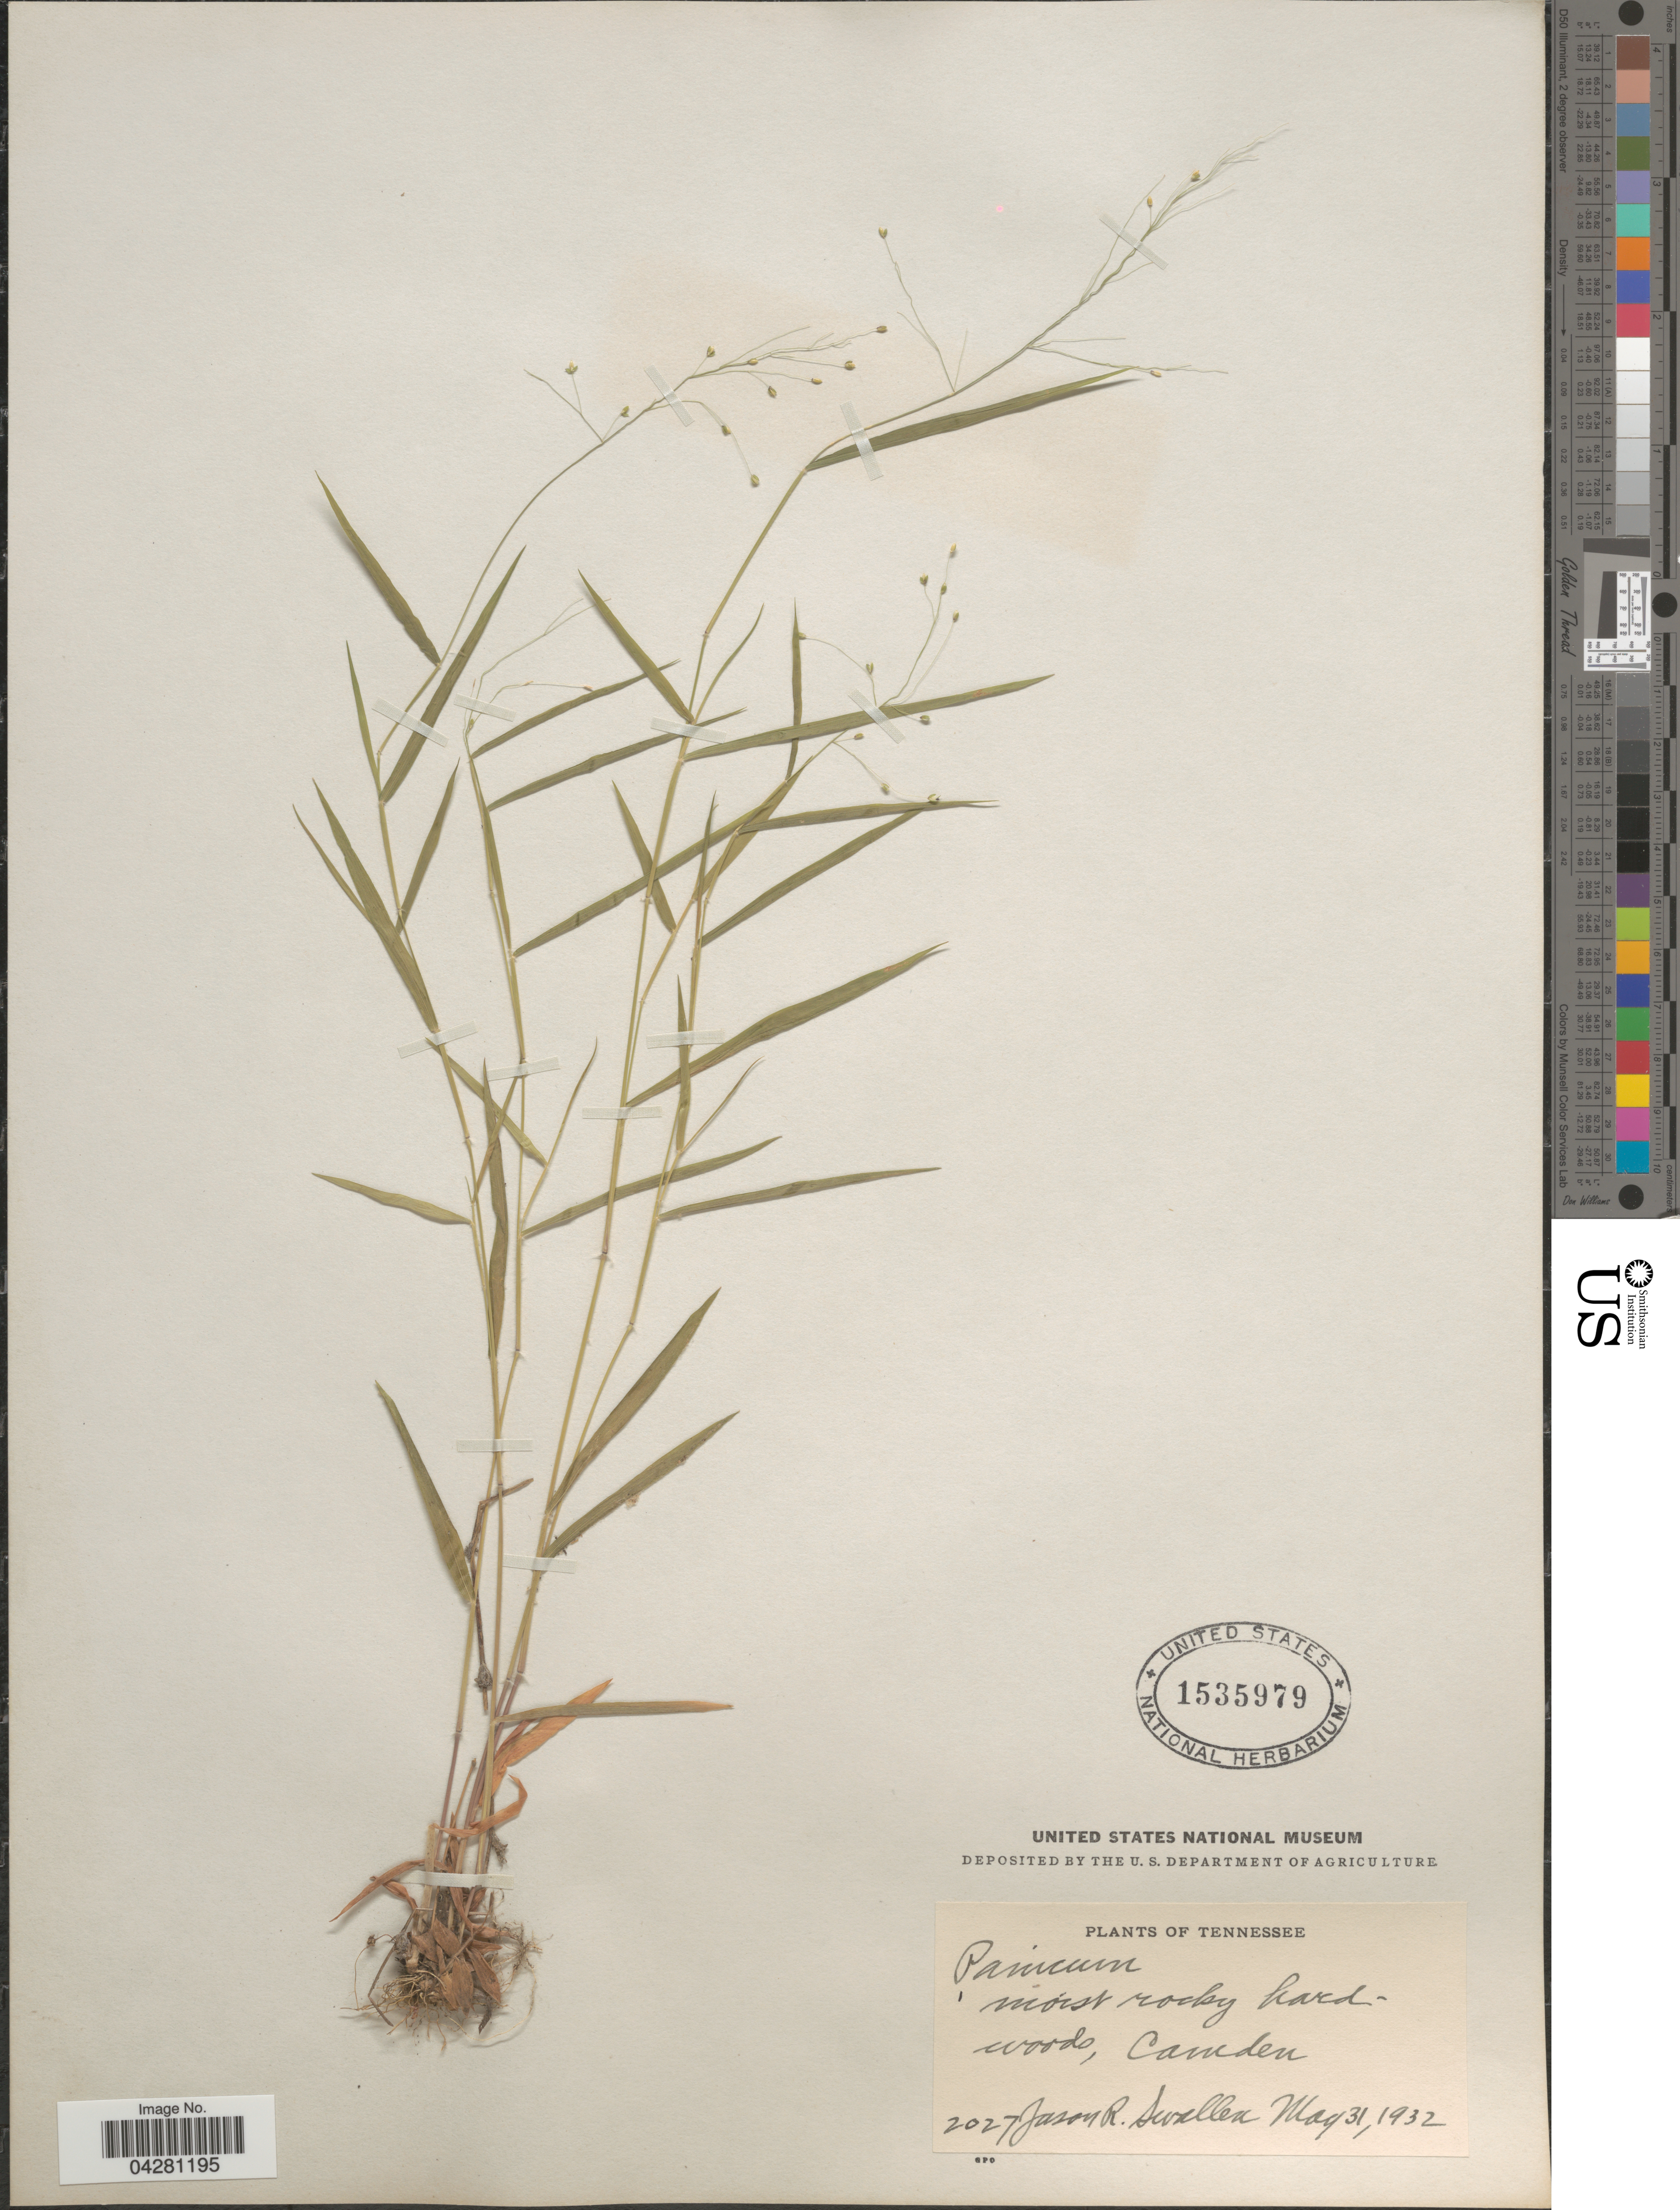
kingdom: Plantae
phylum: Tracheophyta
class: Liliopsida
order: Poales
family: Poaceae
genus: Dichanthelium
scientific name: Dichanthelium dichotomum var. dichotomum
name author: (L.) Gould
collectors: J. R. Swallen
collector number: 2027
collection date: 1932-05-31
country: United States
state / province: Tennessee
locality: Camden.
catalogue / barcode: US 1535979